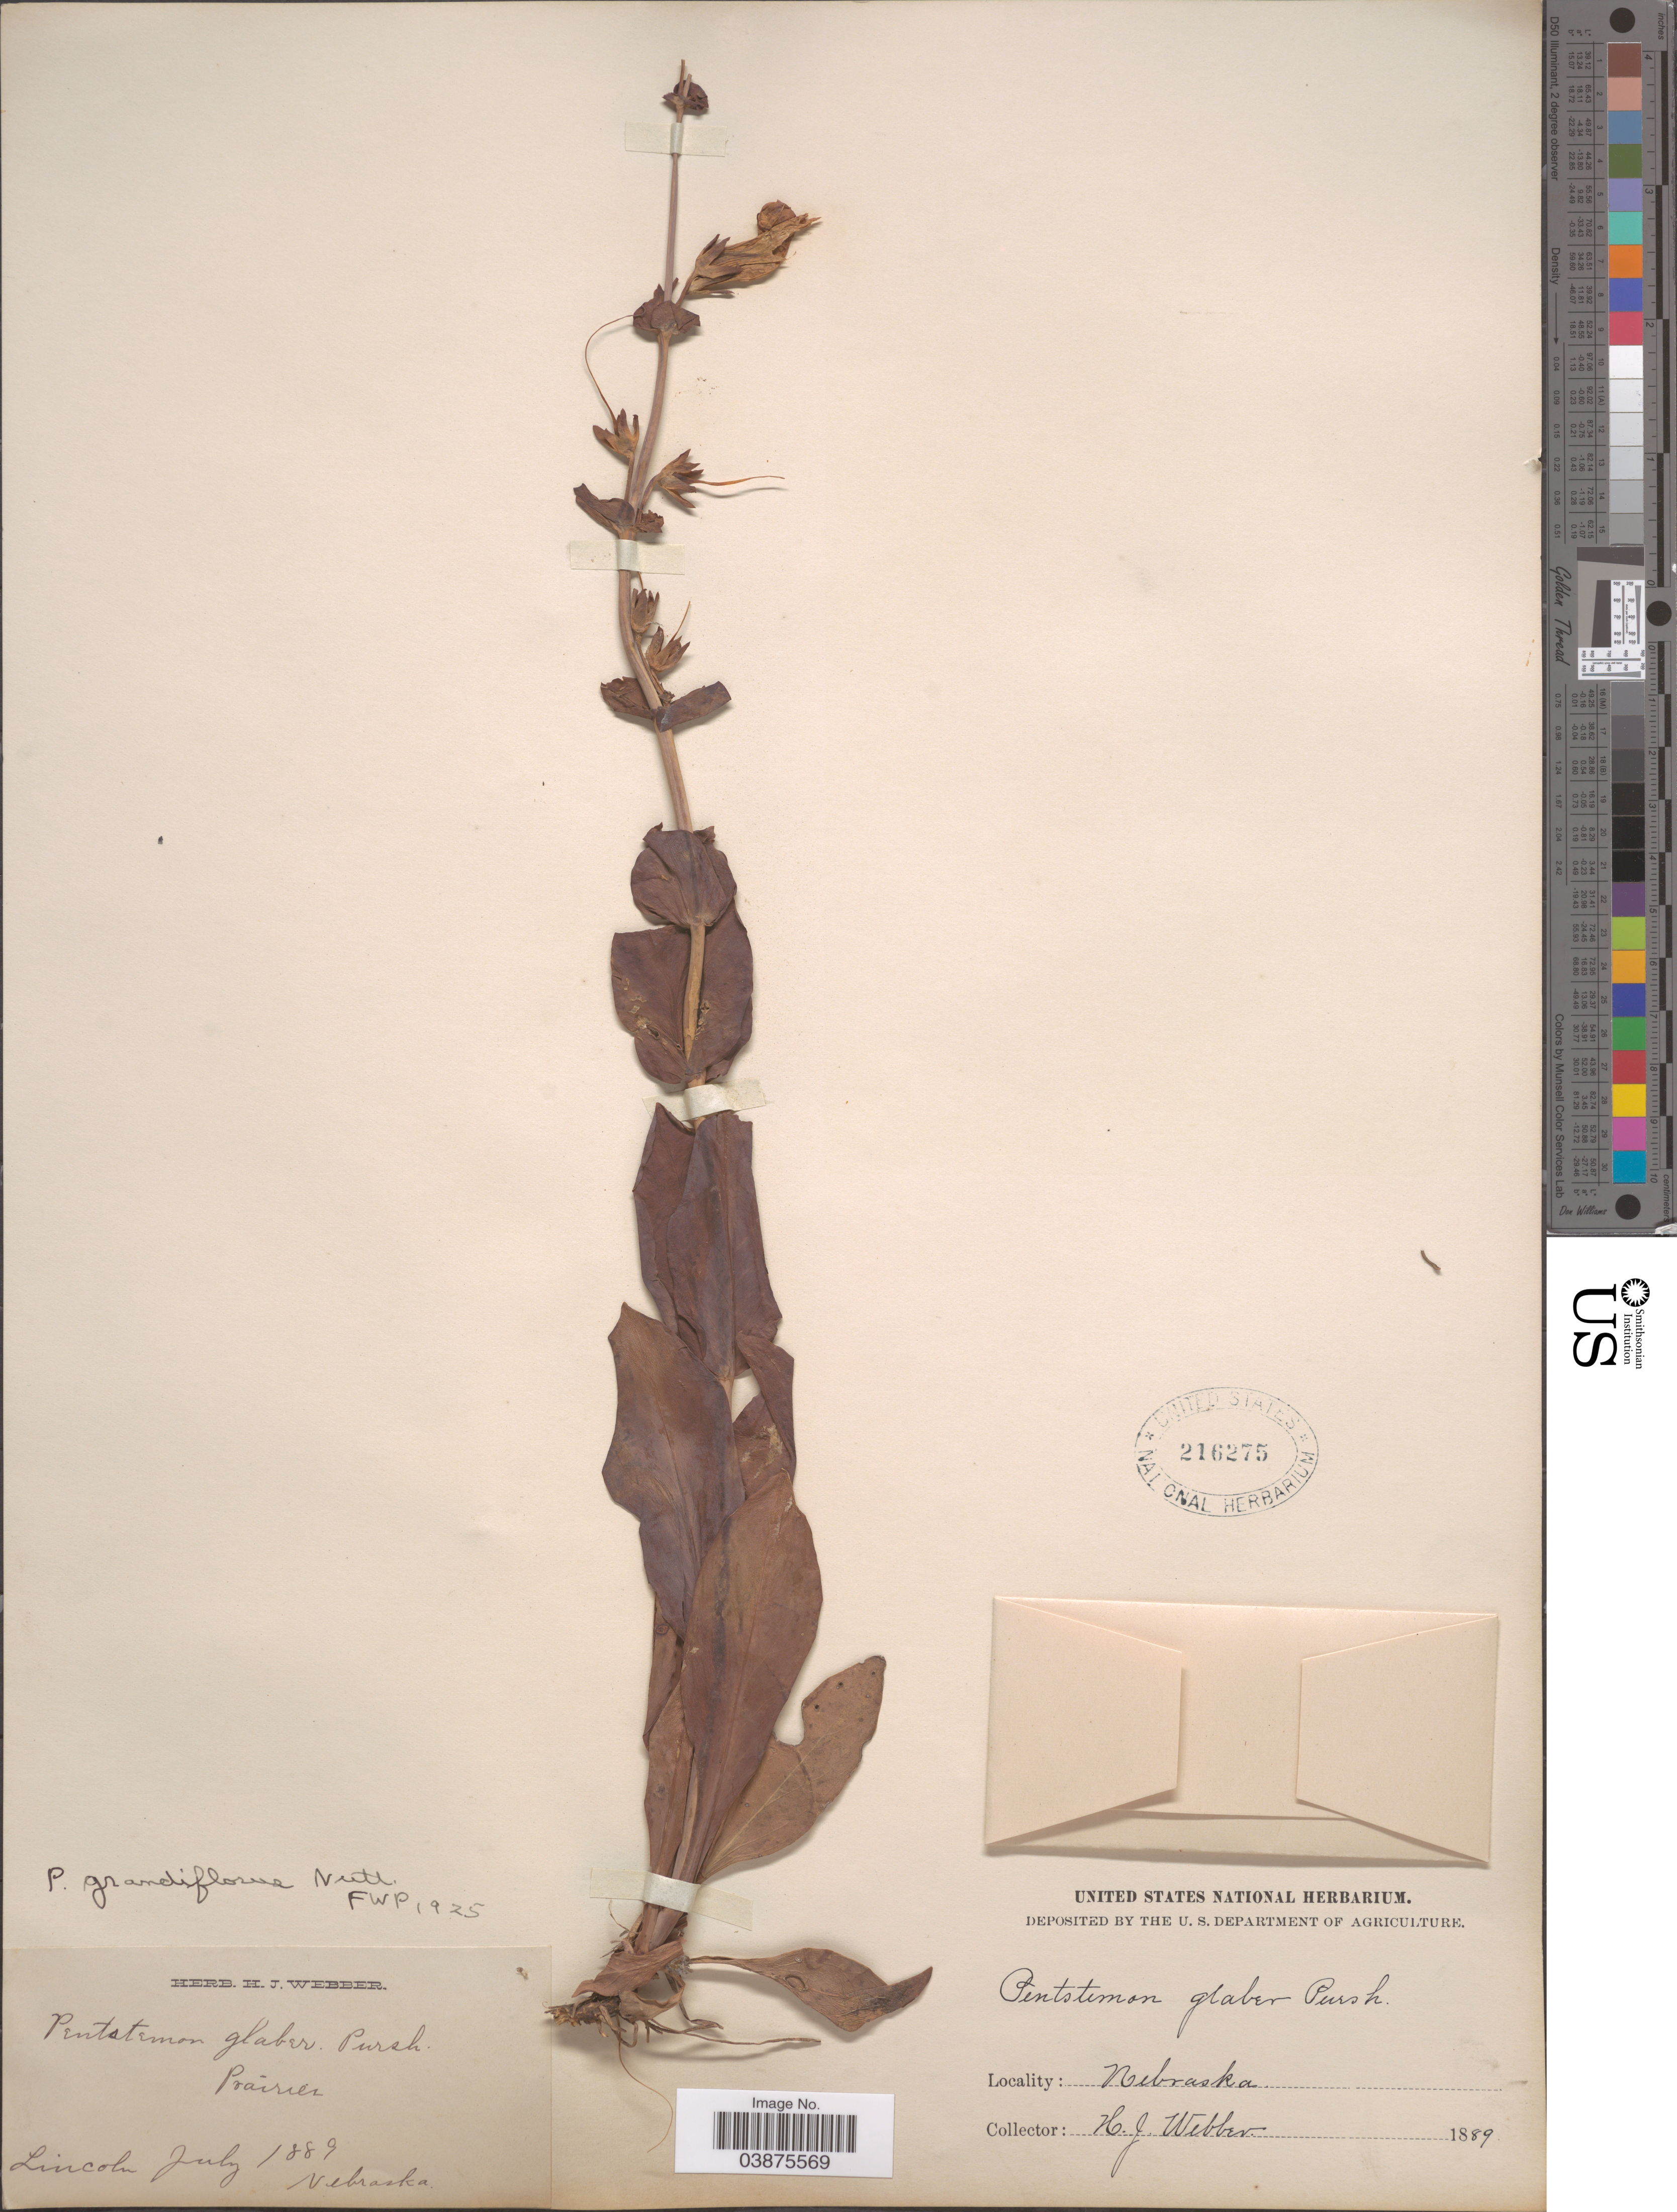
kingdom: Plantae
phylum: Tracheophyta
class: Magnoliopsida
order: Lamiales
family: Plantaginaceae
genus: Penstemon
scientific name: Penstemon grandiflorus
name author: Nutt.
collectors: H. Webber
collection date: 1889-07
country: United States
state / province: Nebraska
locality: Lincoln.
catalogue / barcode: US 216275